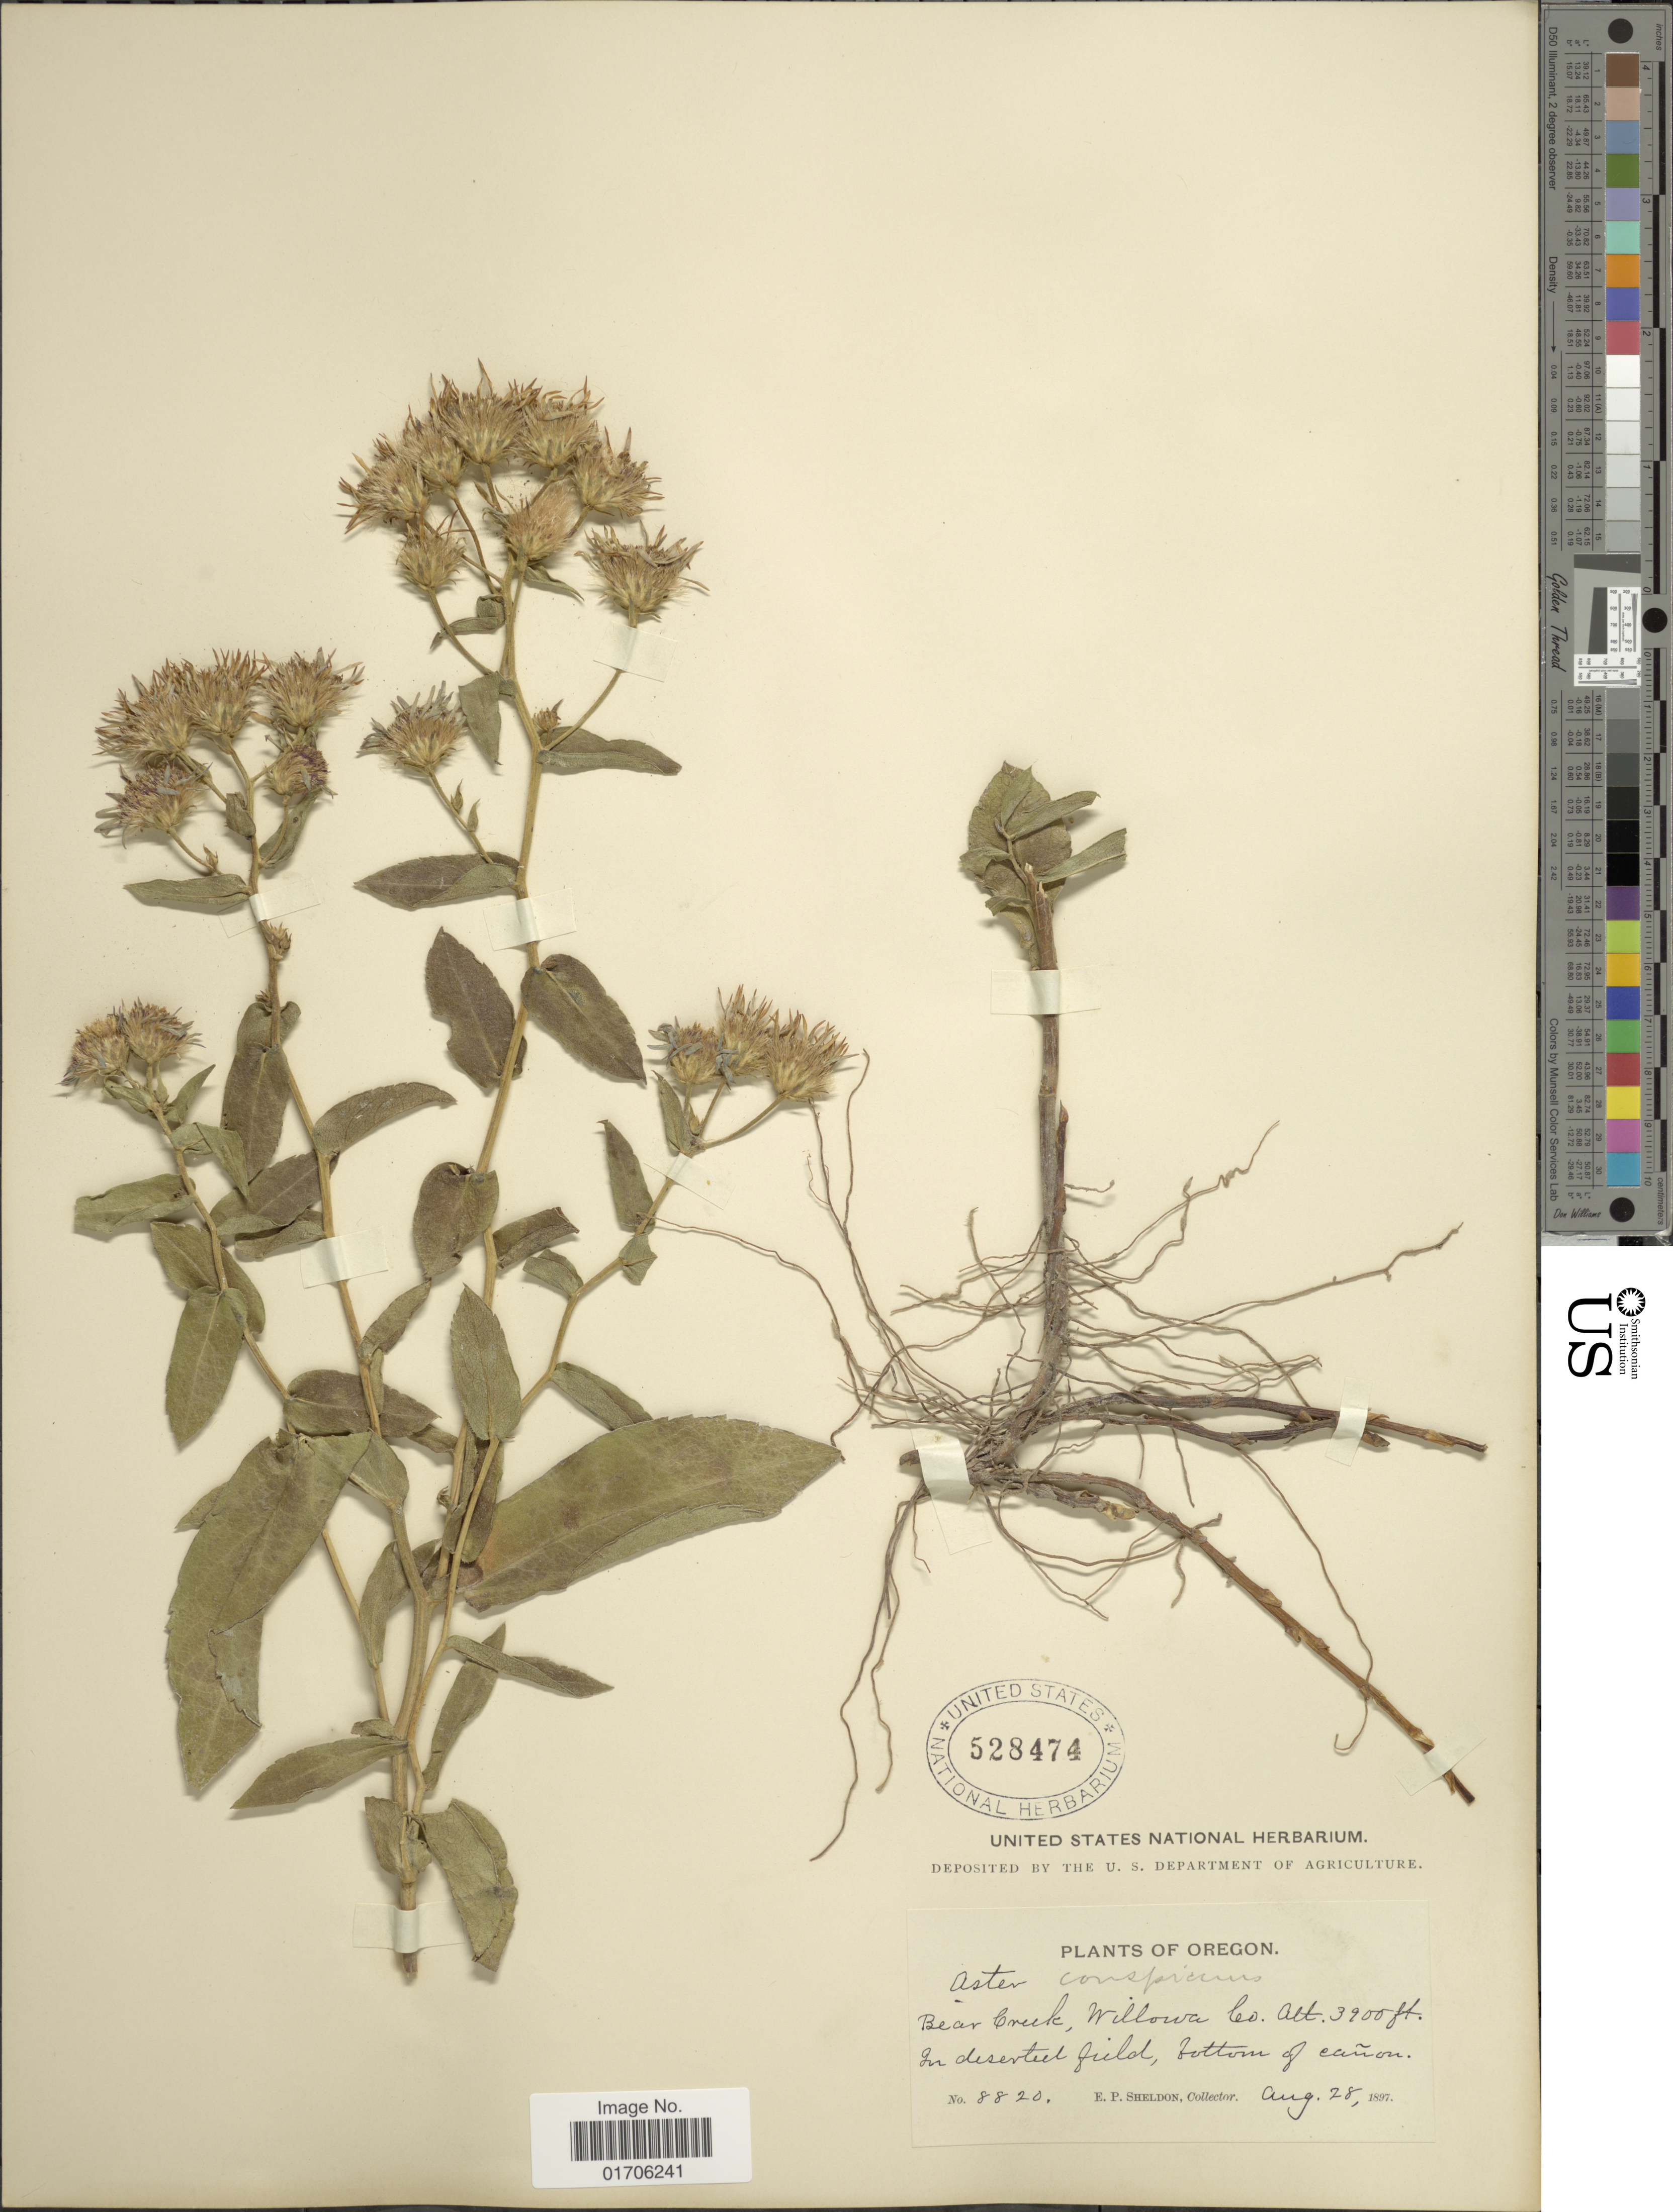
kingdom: Plantae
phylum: Tracheophyta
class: Magnoliopsida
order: Asterales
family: Asteraceae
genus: Eurybia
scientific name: Eurybia conspicua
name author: (Lindl.) G.L. Nesom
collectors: E. P. Sheldon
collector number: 8820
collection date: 1897-08-28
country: United States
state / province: Oregon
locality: Oregon. Bear Creek, Willowa Co. In deserted field, bottom of cañon.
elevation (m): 1189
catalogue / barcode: US 528474